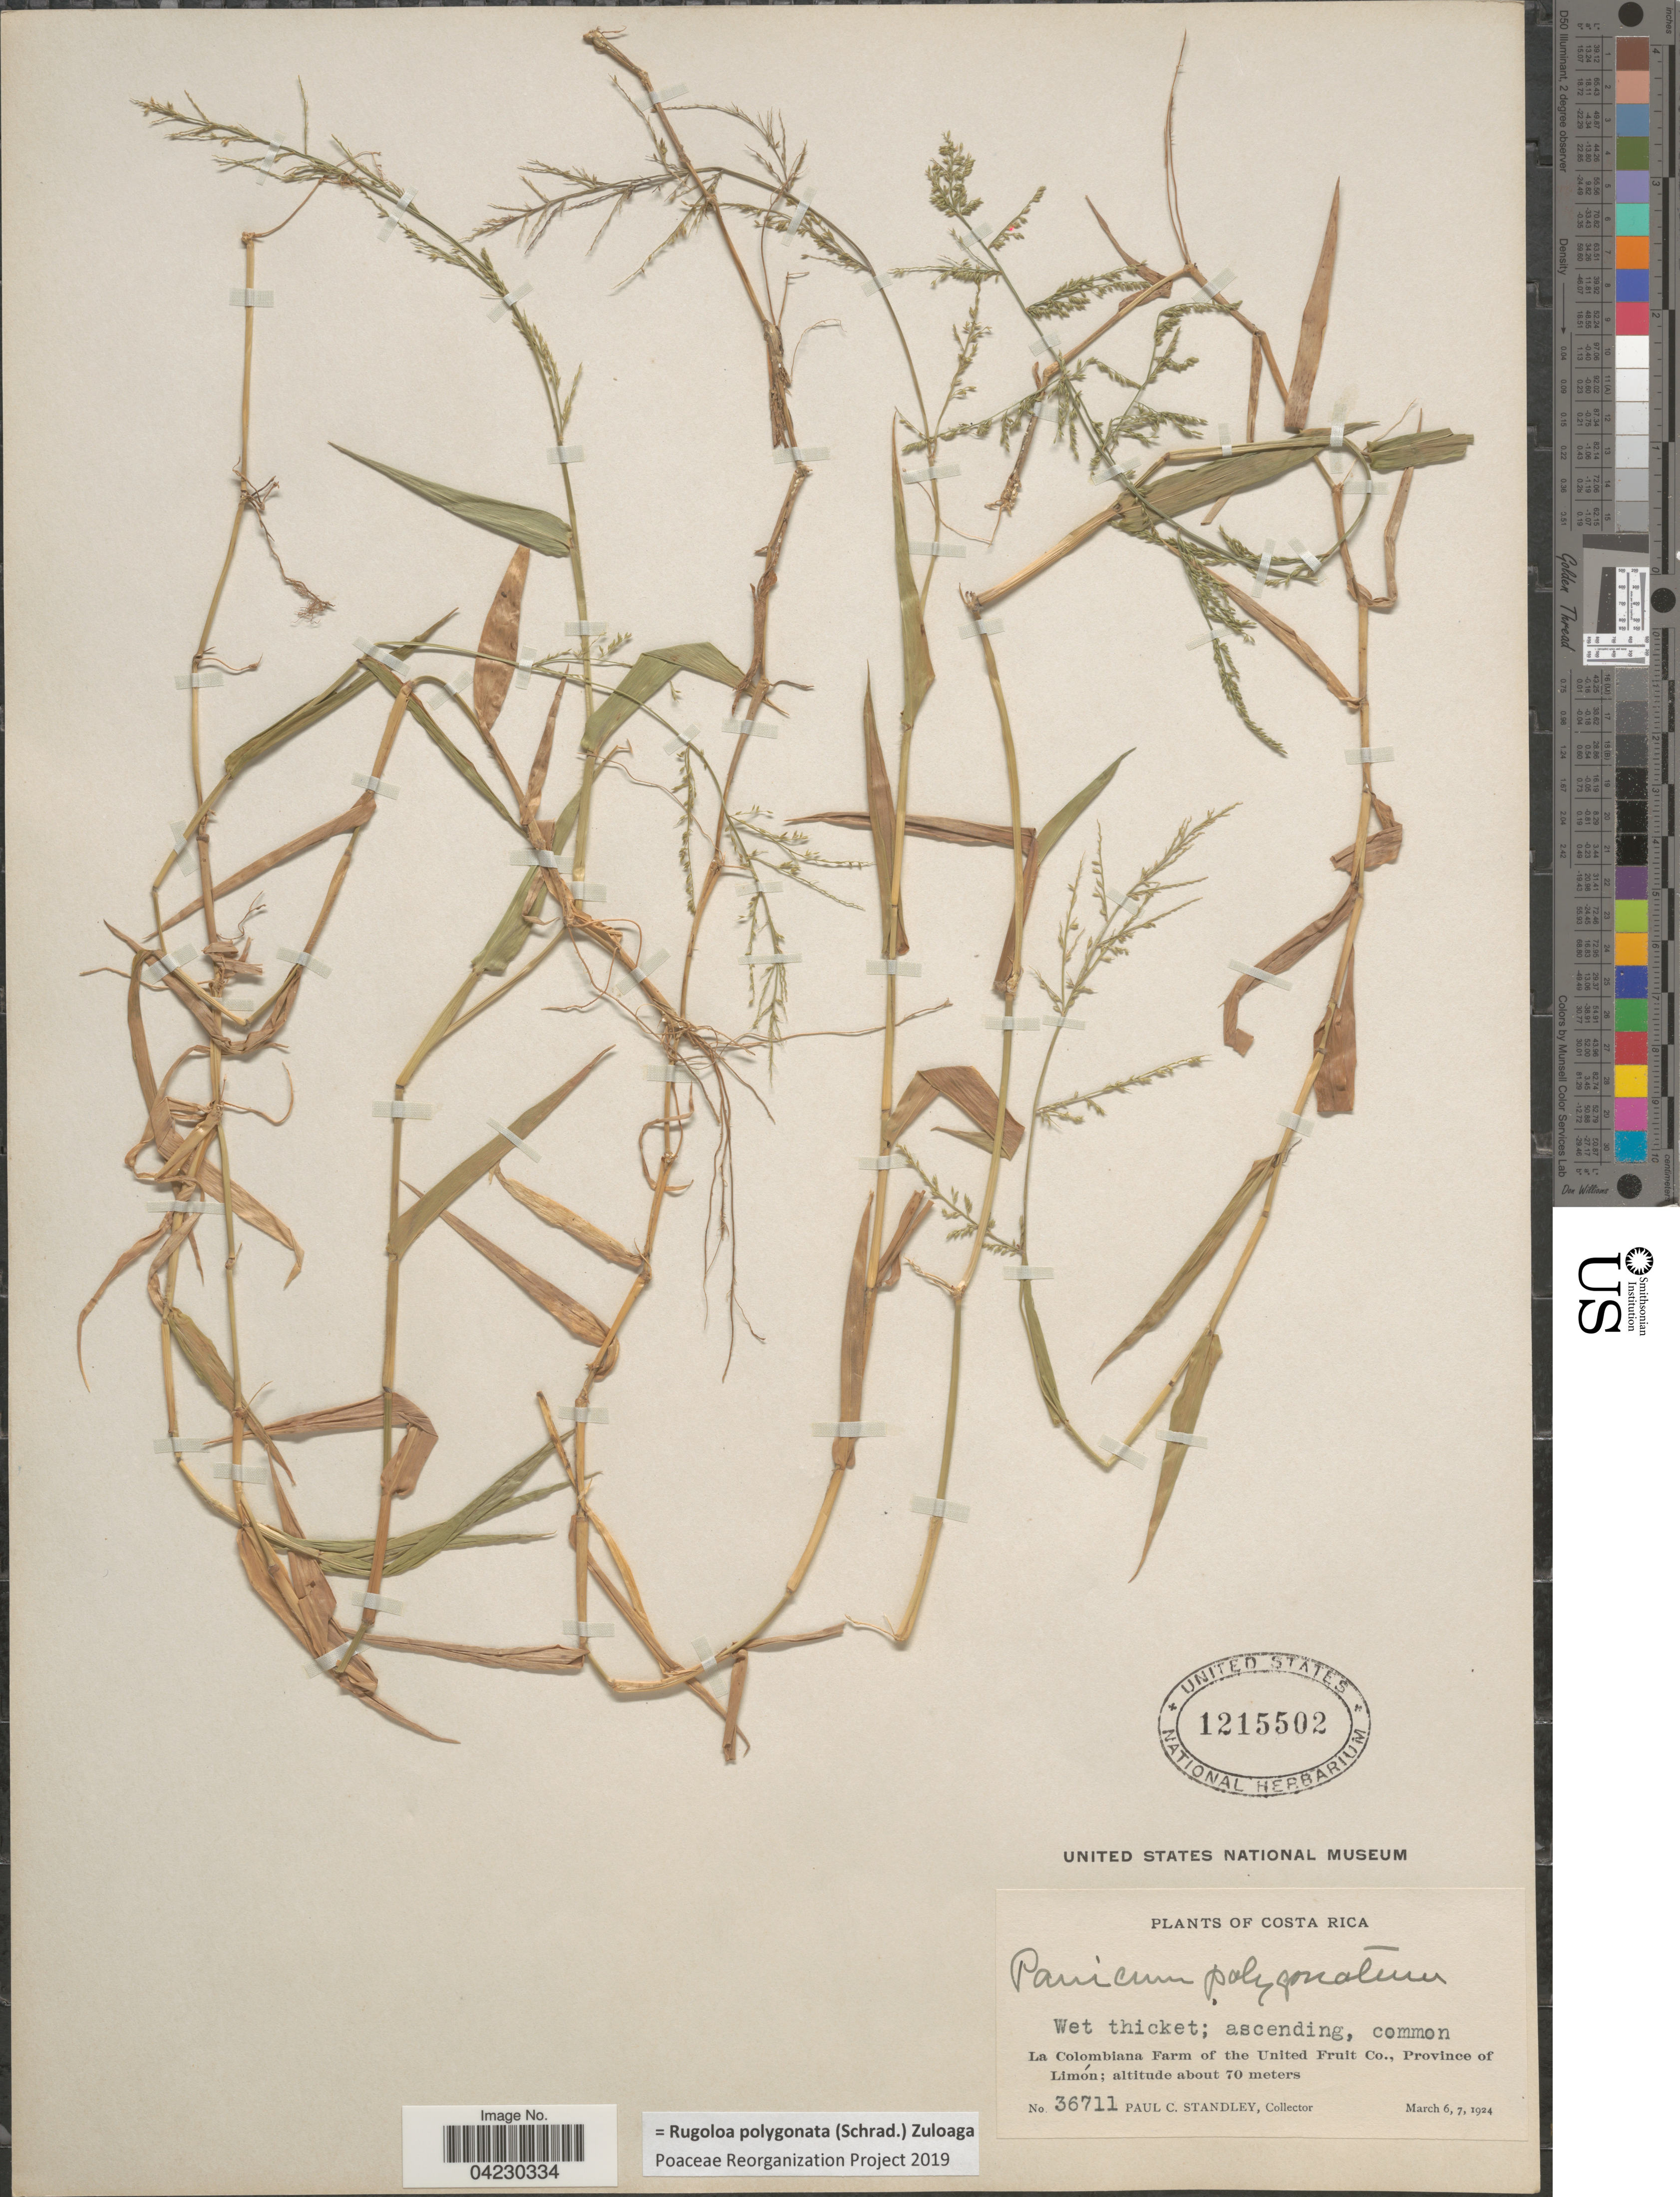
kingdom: Plantae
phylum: Tracheophyta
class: Liliopsida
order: Poales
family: Poaceae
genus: Rugoloa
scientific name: Rugoloa polygonata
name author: (Schrad.) Zuloaga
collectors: P. C. Standley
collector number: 36711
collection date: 1924-03-06/1924-03-07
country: Costa Rica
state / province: Limón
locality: La Colombiana Farm of the United Fruit Co.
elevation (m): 70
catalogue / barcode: US 1215502